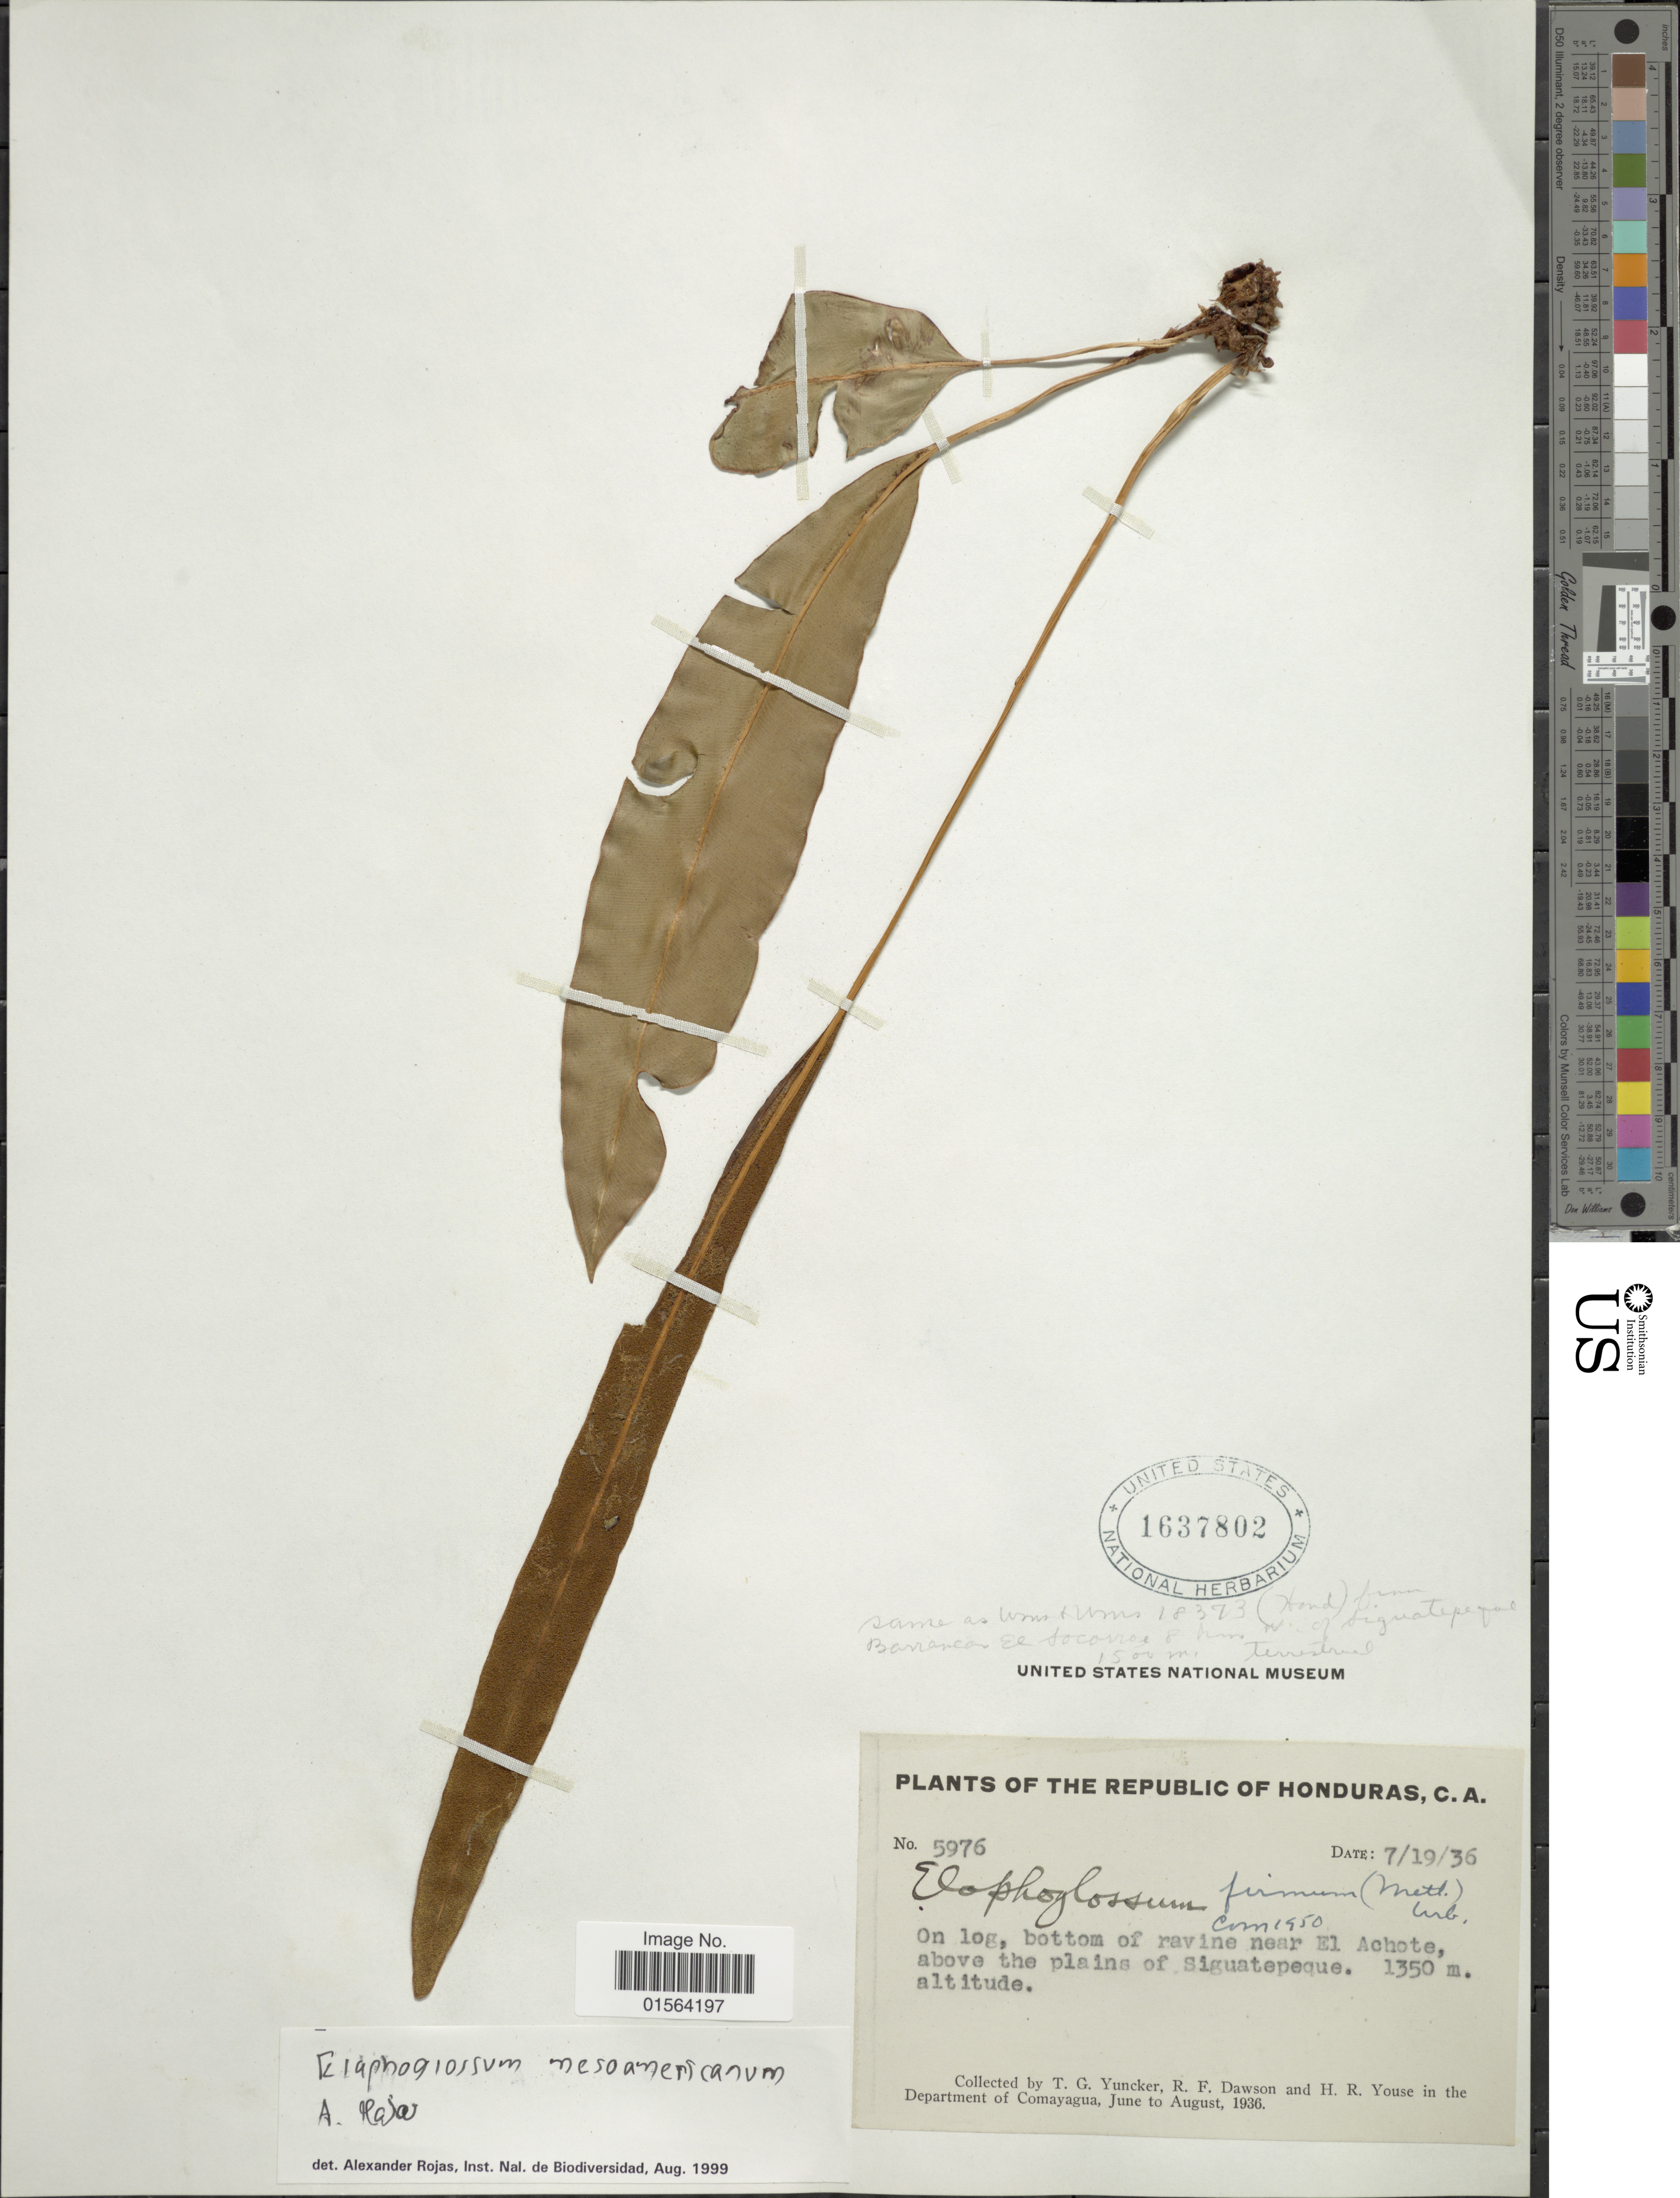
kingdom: Plantae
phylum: Tracheophyta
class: Polypodiopsida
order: Polypodiales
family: Dryopteridaceae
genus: Elaphoglossum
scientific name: Elaphoglossum latifolium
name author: (Sw.) J. Sm.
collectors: T. G. Yuncker, R. F. Dawson & H. Youse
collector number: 5976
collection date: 1936-07-19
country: Honduras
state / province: Comayagua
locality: Republic of Hounduras, C.A., near El Achote, above the plains of Siguatepeque, Department of Comayagua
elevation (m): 1350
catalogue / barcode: US 1637802